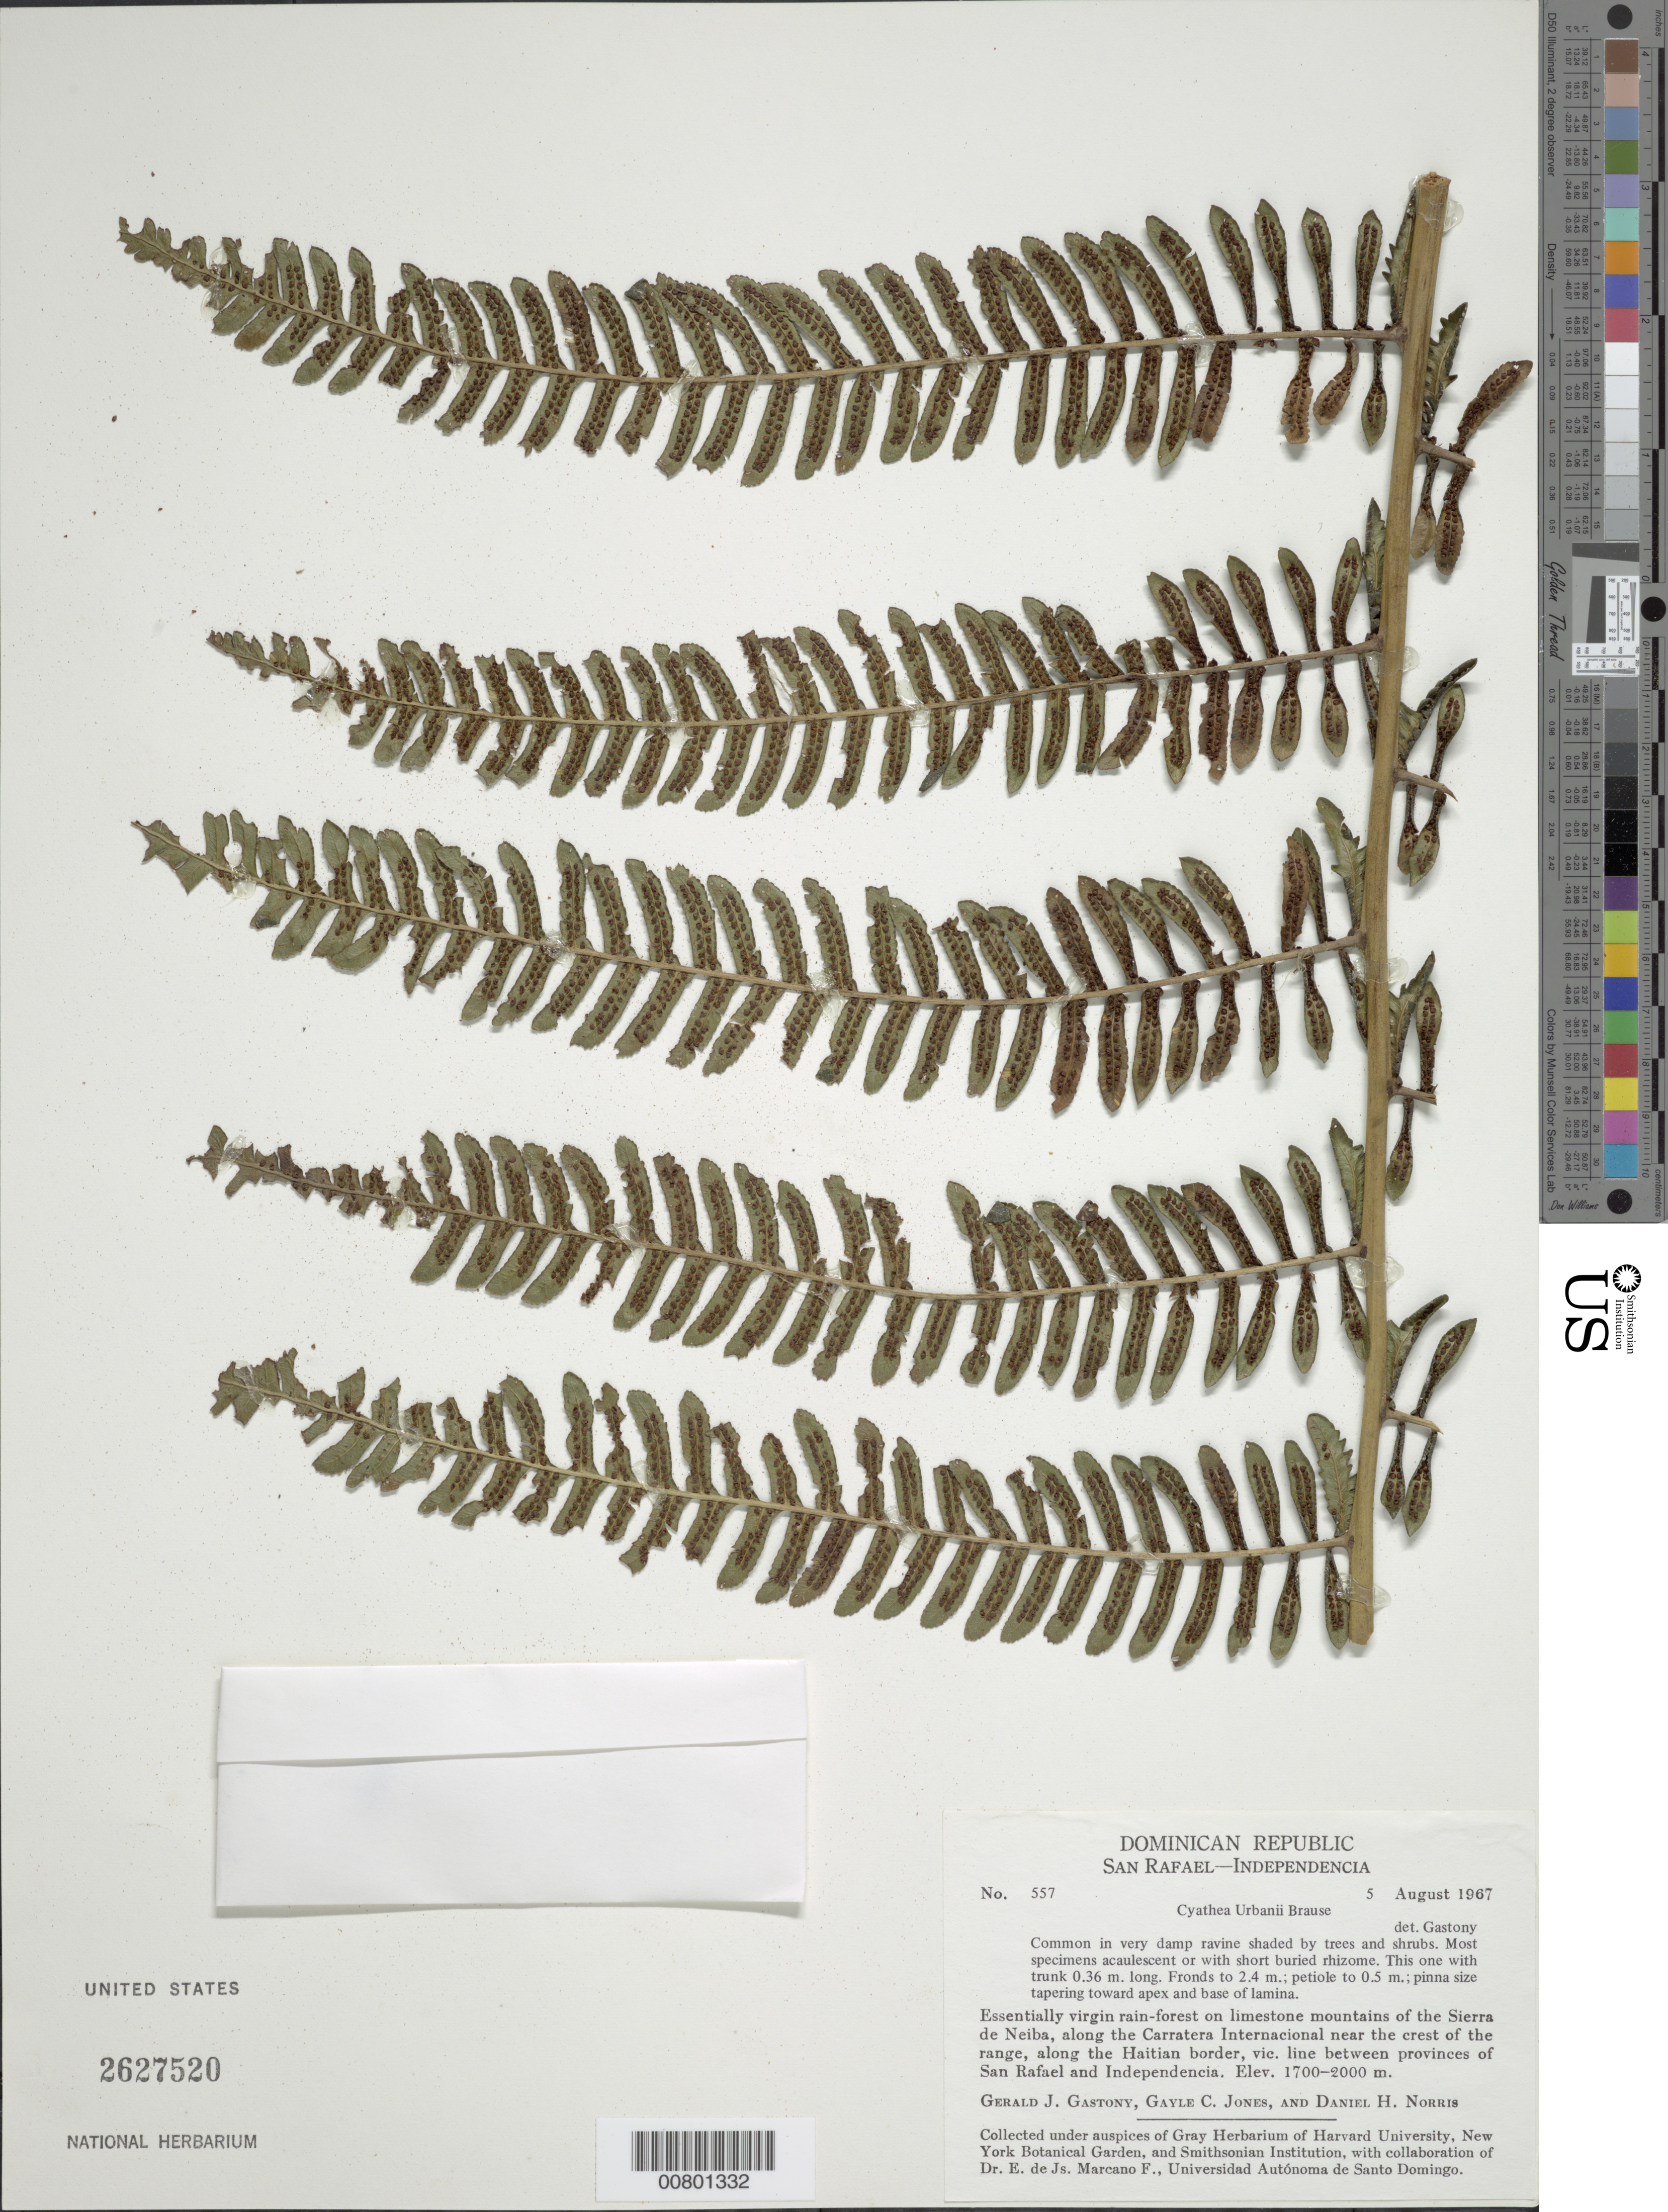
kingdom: Plantae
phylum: Tracheophyta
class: Polypodiopsida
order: Cyatheales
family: Cyatheaceae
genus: Alsophila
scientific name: Alsophila urbanii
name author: (Brause) R.M. Tryon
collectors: G. Gastony, G. C. Jones & D. H. Norris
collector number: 557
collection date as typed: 05 Aug 1967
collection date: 1967-08-05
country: Dominican Republic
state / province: Independencia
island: Hispaniola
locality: San Rafael-Independencia, Sierra de Neiba, Carratera Internacional, along Haitian border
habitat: Essentially virgin rainforest on limestone mountains; in very damp ravine shaded by trees and shrubs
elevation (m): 1700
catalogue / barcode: US 2627520